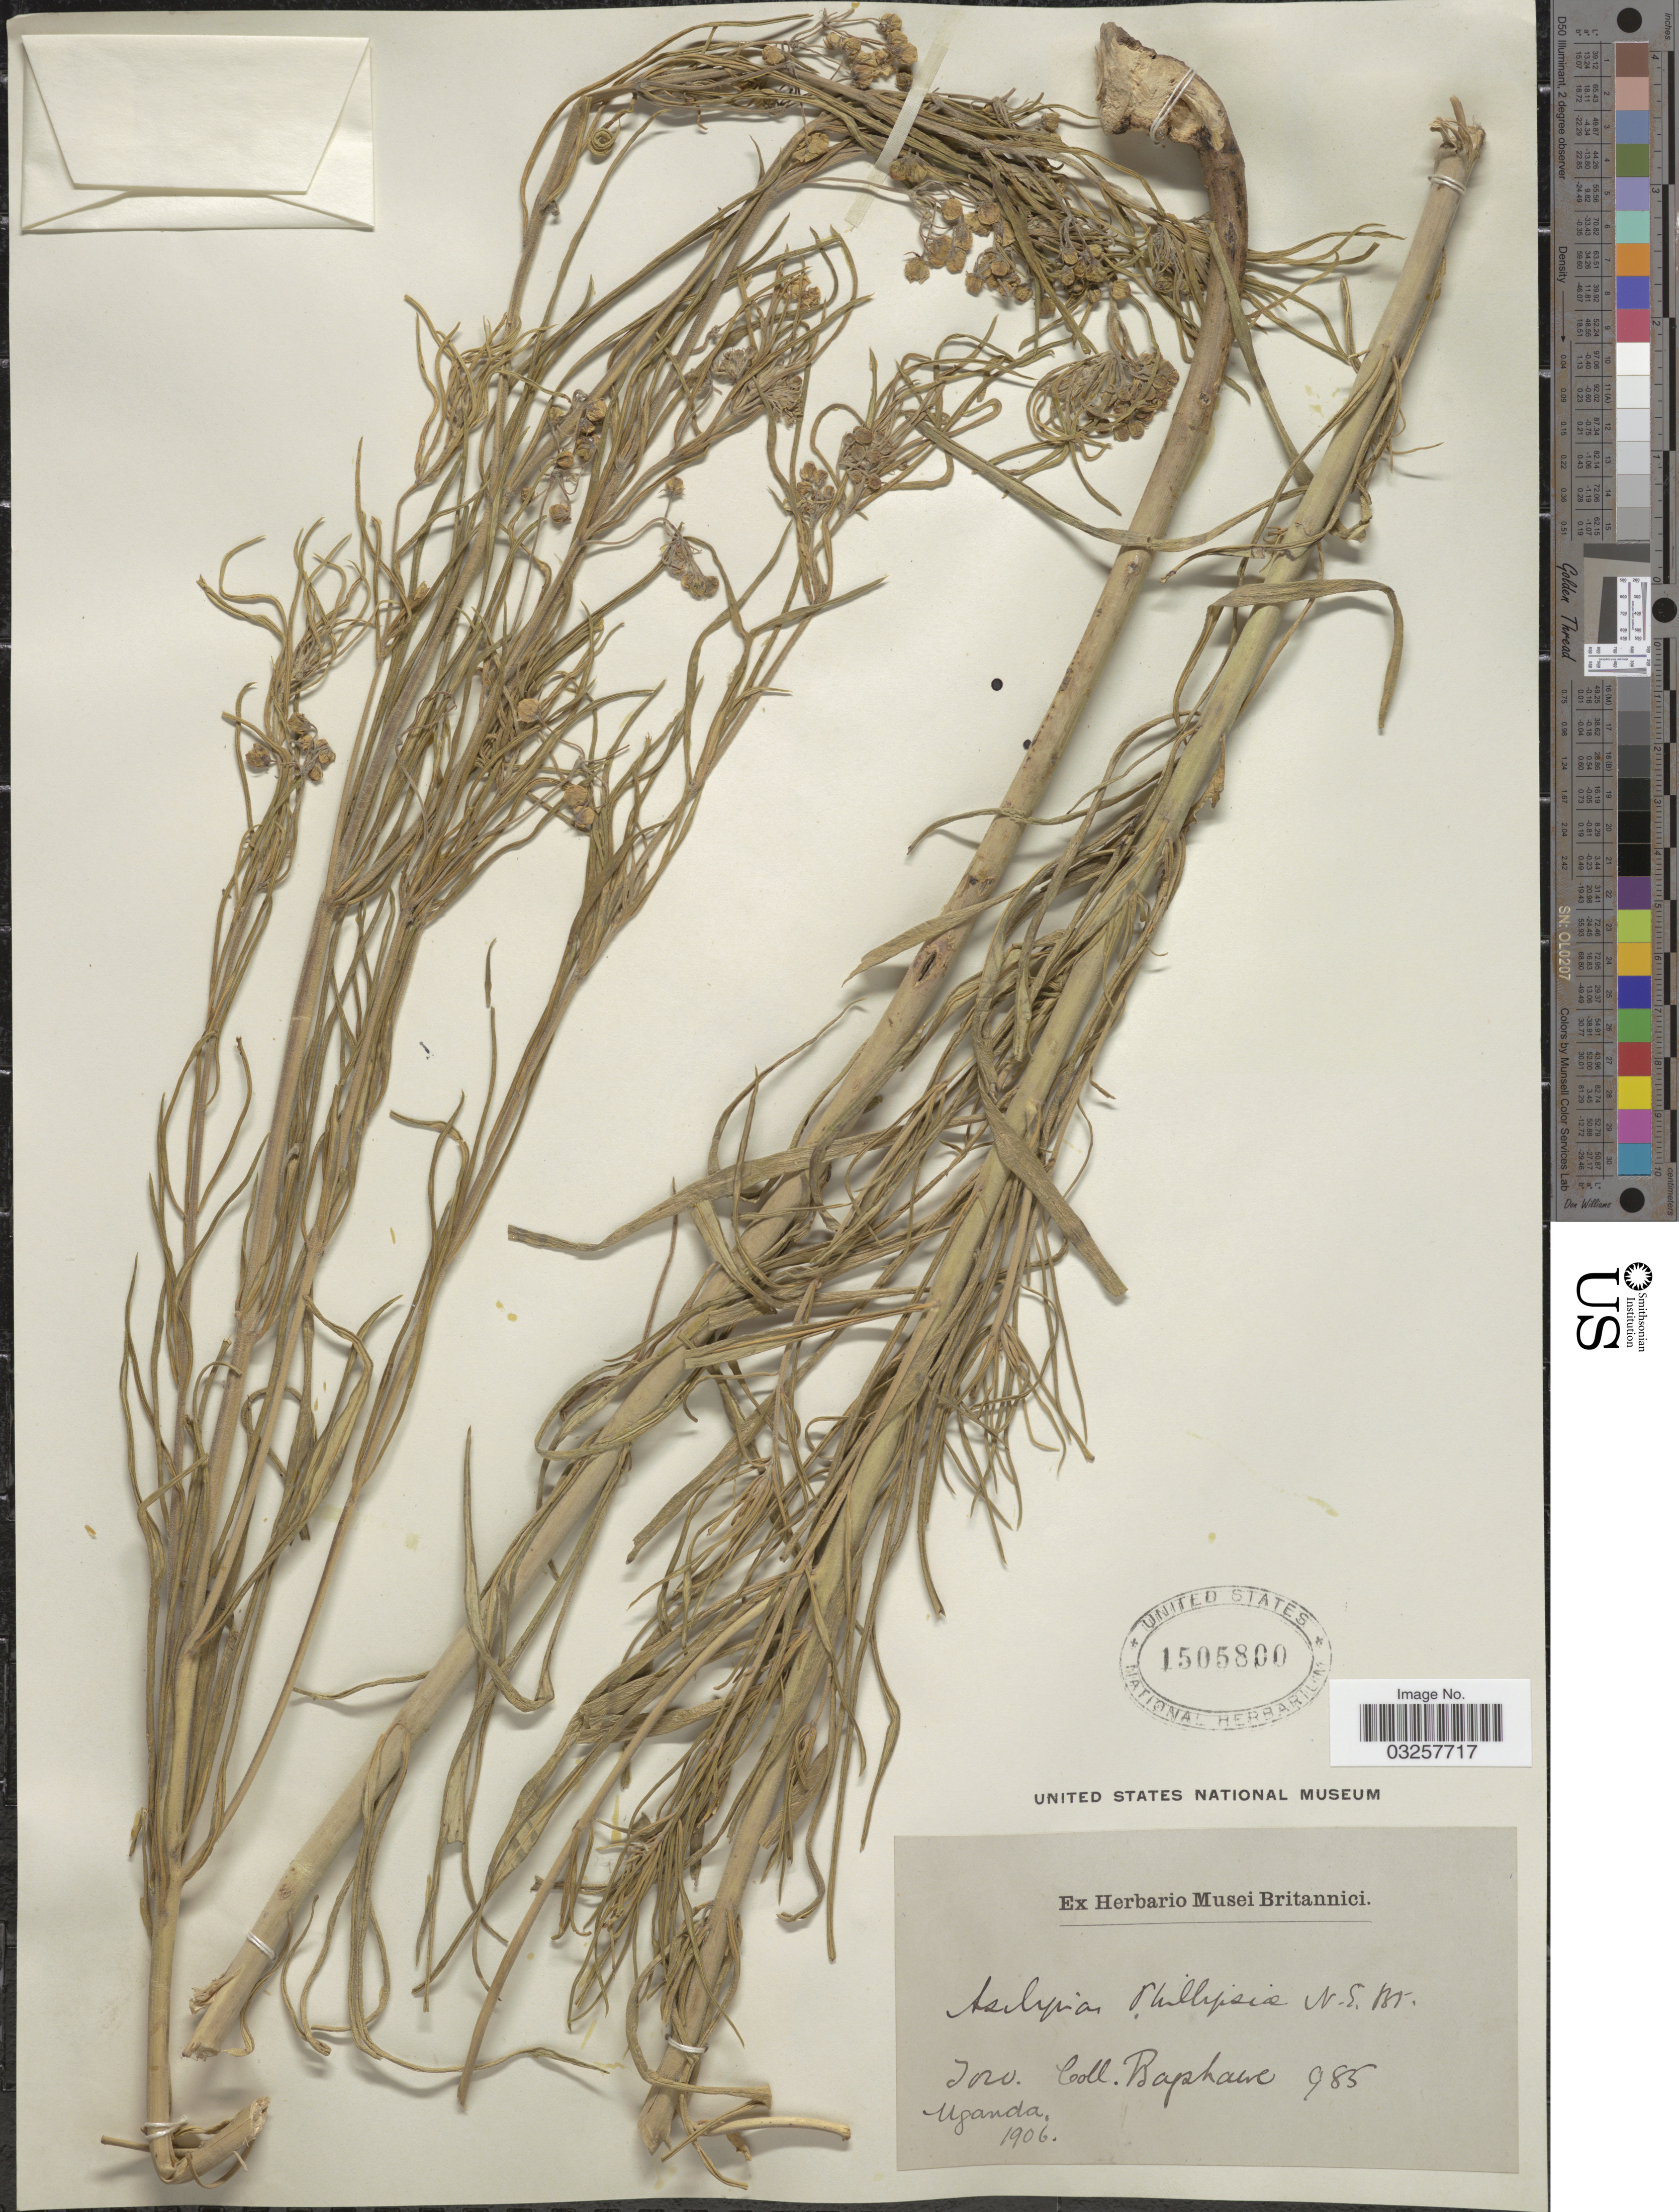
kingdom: Plantae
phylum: Tracheophyta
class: Magnoliopsida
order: Gentianales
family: Apocynaceae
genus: Asclepias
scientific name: Asclepias phillipsiae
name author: N.E. Br.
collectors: Bagshawe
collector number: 985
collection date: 1906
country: Uganda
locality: Toro.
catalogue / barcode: US 1505800